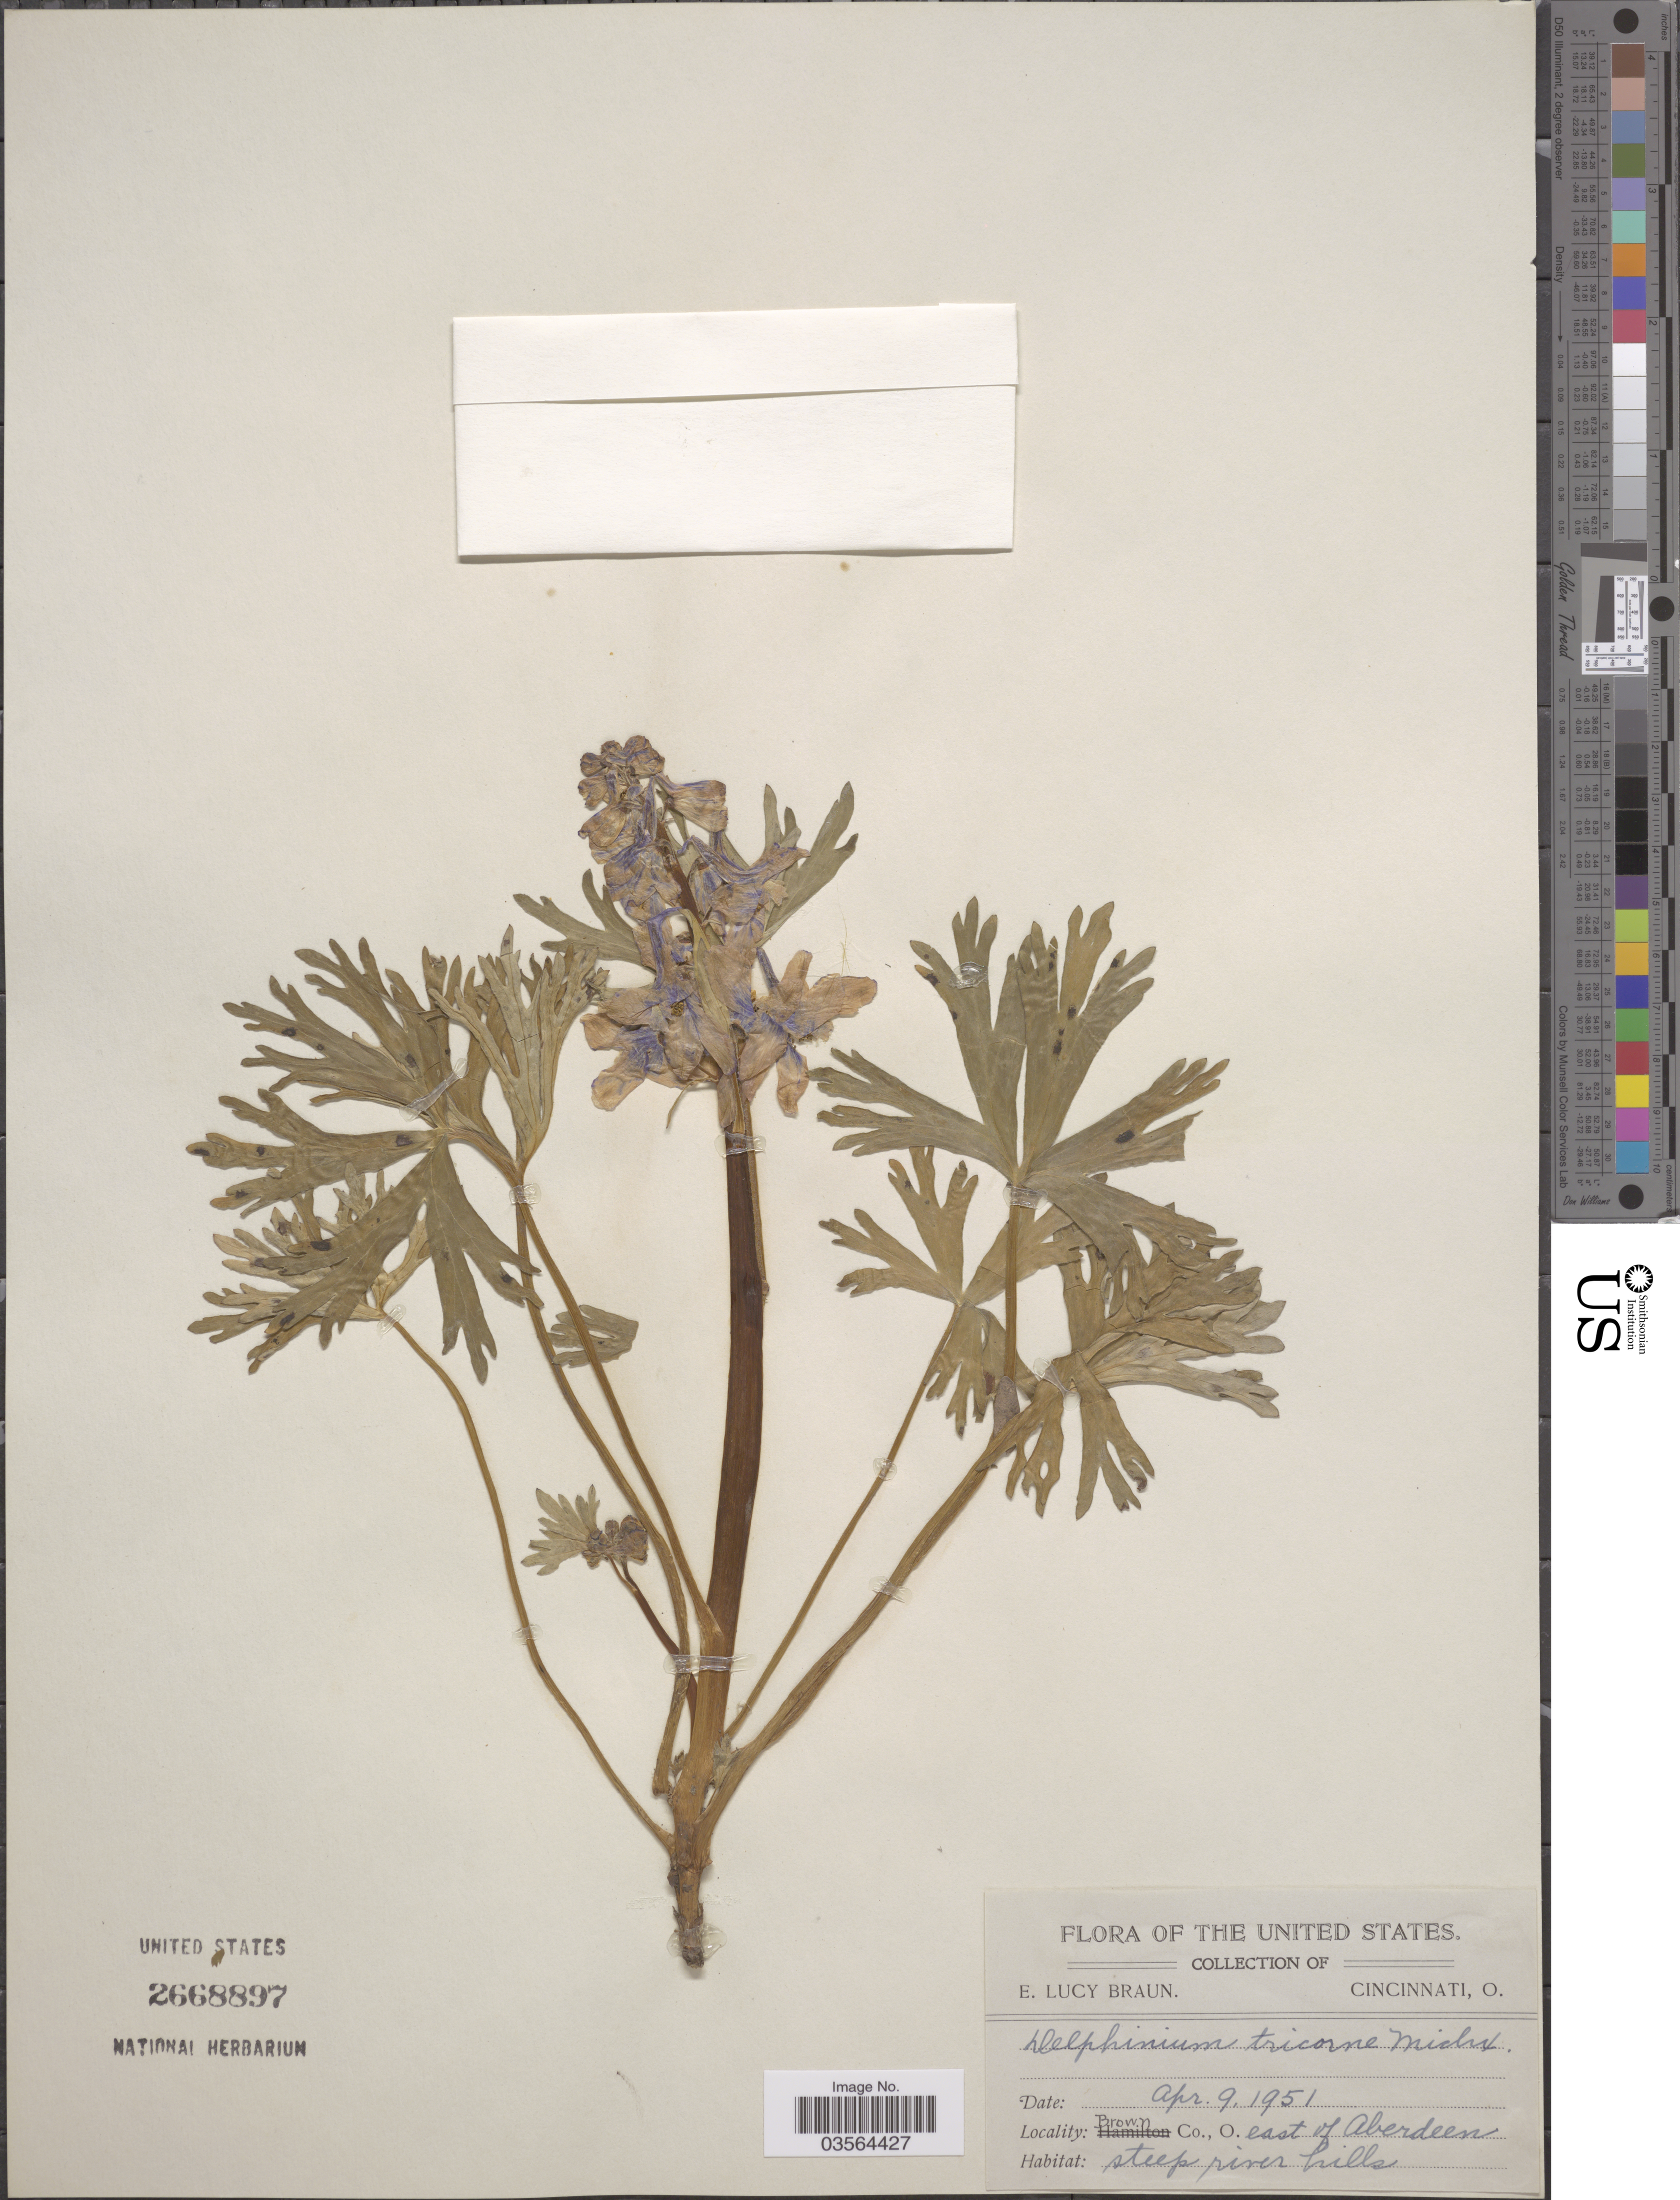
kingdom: Plantae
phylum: Tracheophyta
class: Magnoliopsida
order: Ranunculales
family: Ranunculaceae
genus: Delphinium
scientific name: Delphinium tricorne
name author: Michx.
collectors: E. L. Braun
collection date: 1951-04-09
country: United States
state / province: Ohio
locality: Brown Co., east of Aberdeen.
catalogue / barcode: US 2668897